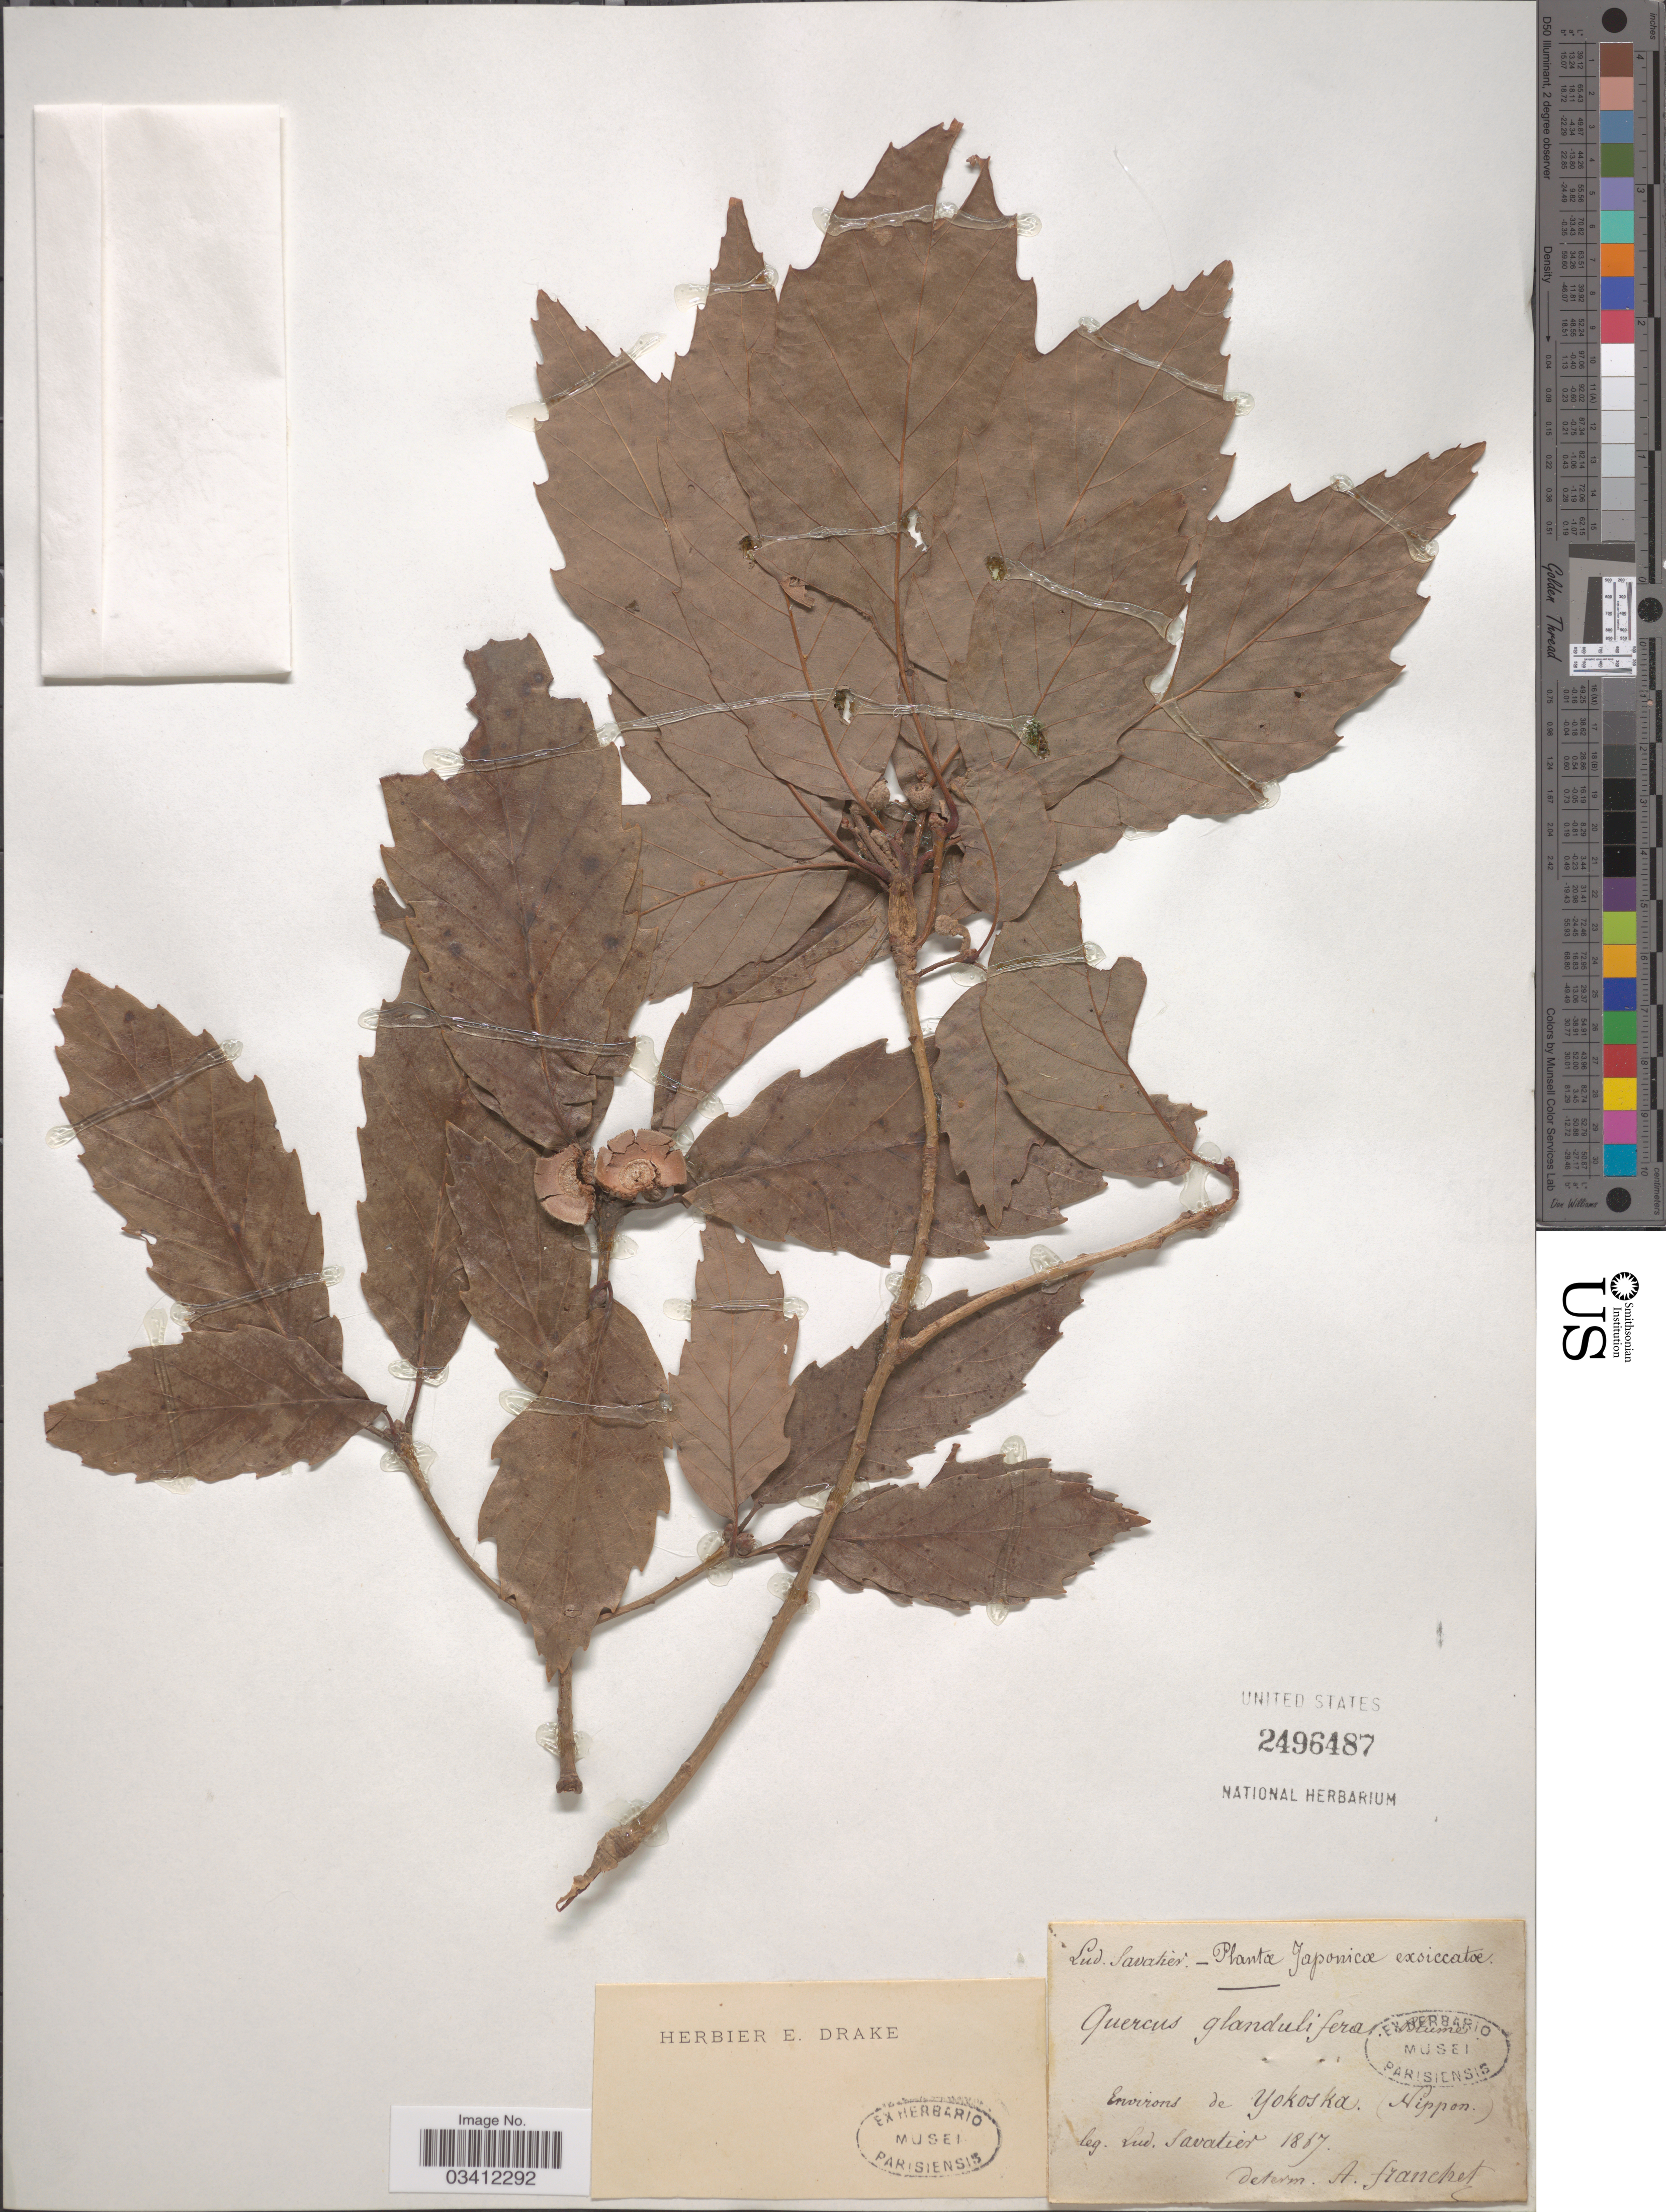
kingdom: Plantae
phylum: Tracheophyta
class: Magnoliopsida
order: Fagales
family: Fagaceae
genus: Quercus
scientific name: Quercus serrata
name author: Thunb.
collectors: L. Savatier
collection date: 1867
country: Japan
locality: Environs de Yokoska (Nippon).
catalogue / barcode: US 2496487